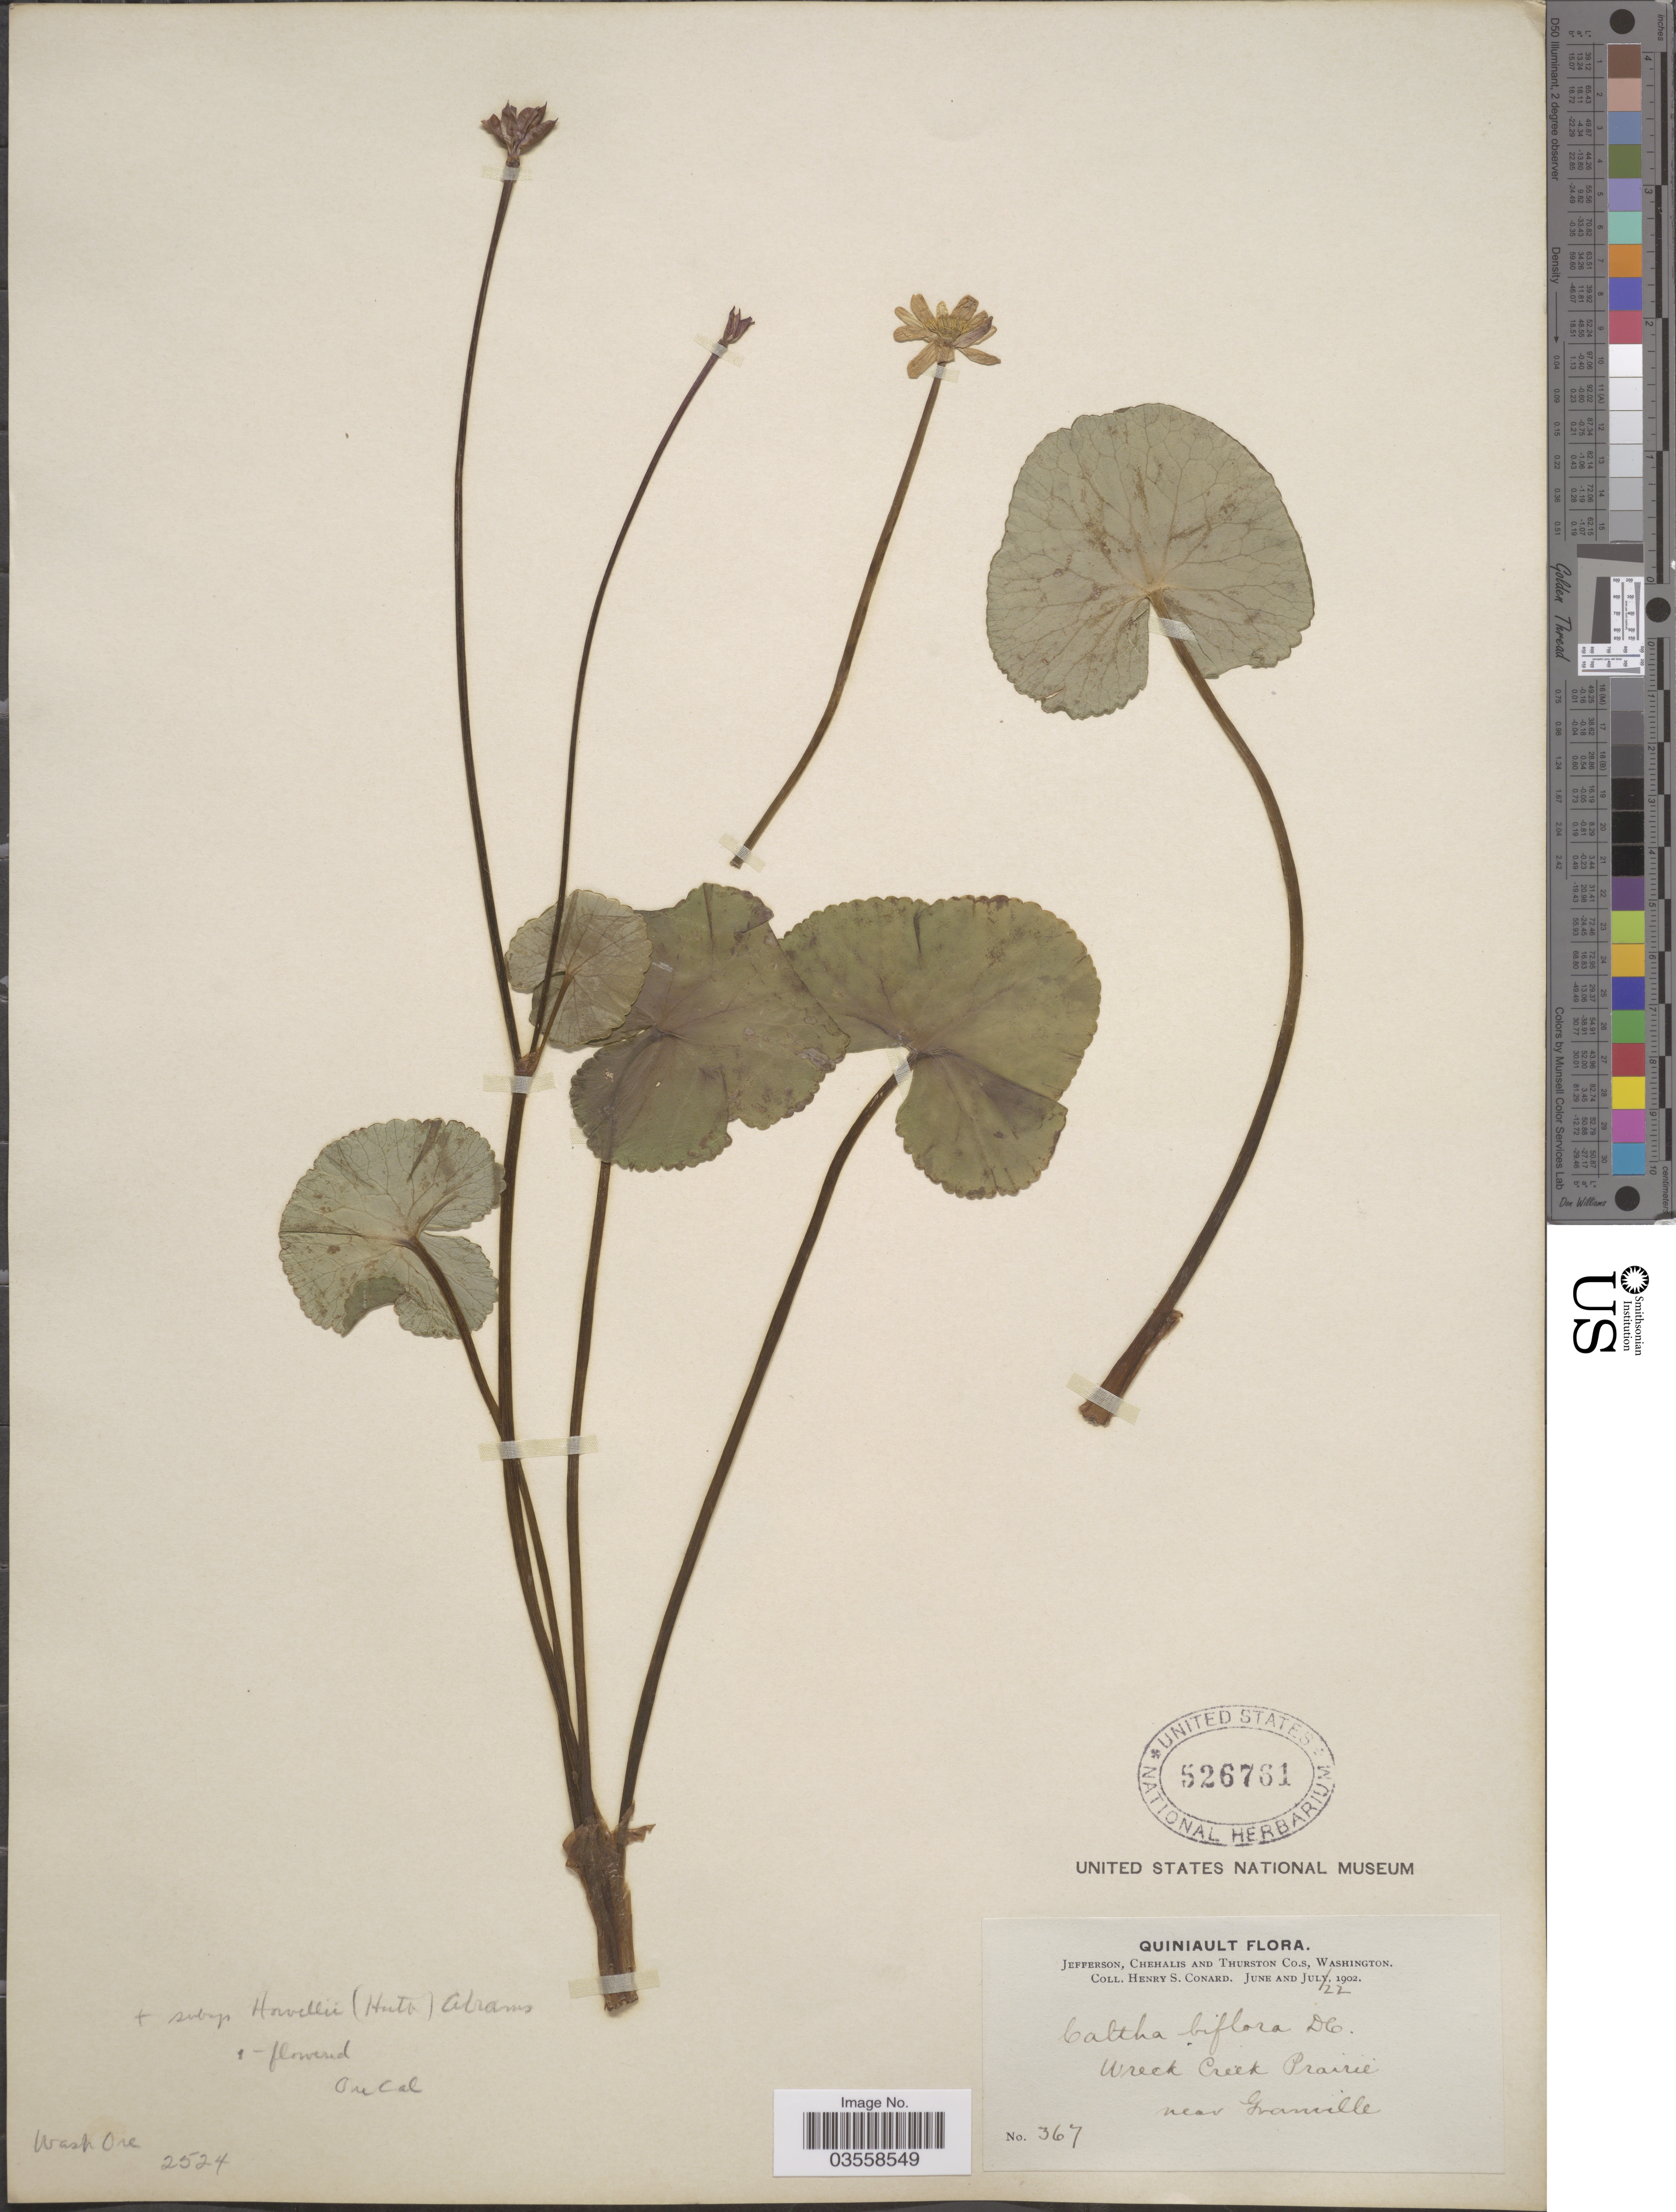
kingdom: Plantae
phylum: Tracheophyta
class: Magnoliopsida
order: Ranunculales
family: Ranunculaceae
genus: Caltha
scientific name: Caltha biflora subsp. howellii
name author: (Huth) Abrams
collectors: H. S. Conard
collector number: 367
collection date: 1902-07-22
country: United States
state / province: Washington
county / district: Thurston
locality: Quiniault. Jefferson, Chehalis and Thurston Co.s Wreck Creek Prairie near Granville.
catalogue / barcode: US 526761